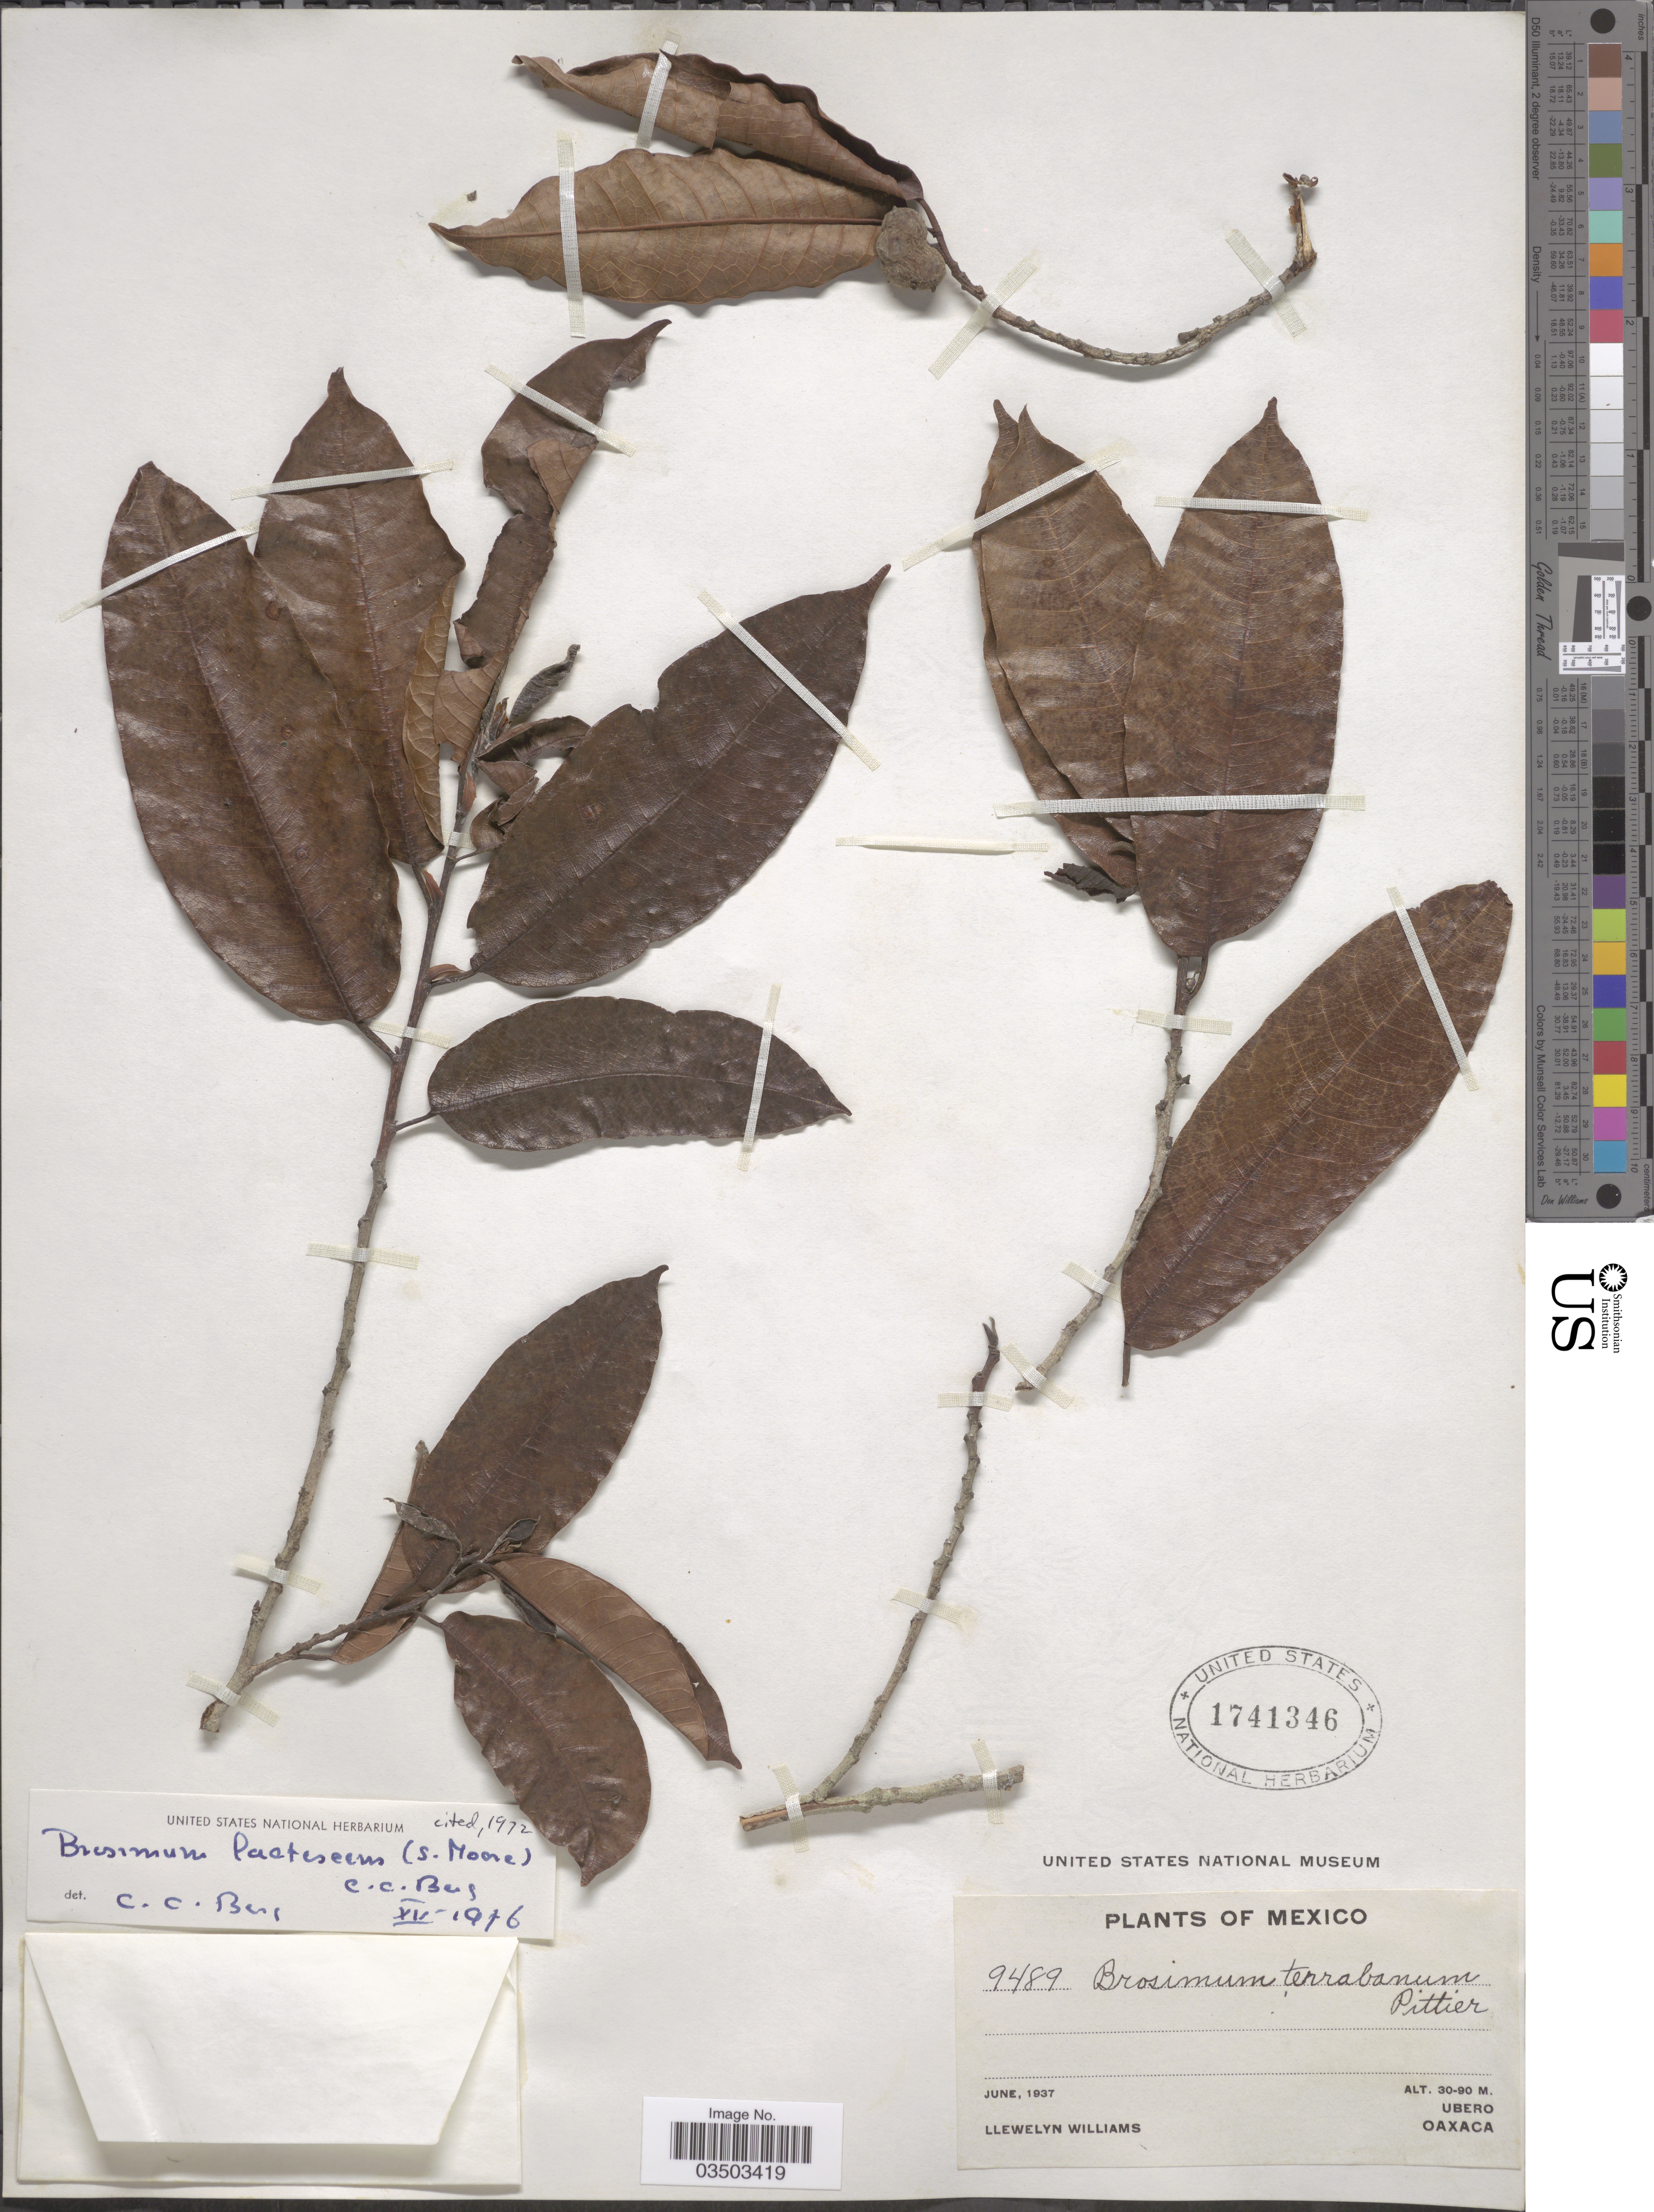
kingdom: Plantae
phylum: Tracheophyta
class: Magnoliopsida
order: Rosales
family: Moraceae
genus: Brosimum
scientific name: Brosimum lactescens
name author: (S. Moore) C.C. Berg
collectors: Ll. Williams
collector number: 9489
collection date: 1937-06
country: Mexico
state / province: Oaxaca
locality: Ubero.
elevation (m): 30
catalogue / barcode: US 1741346